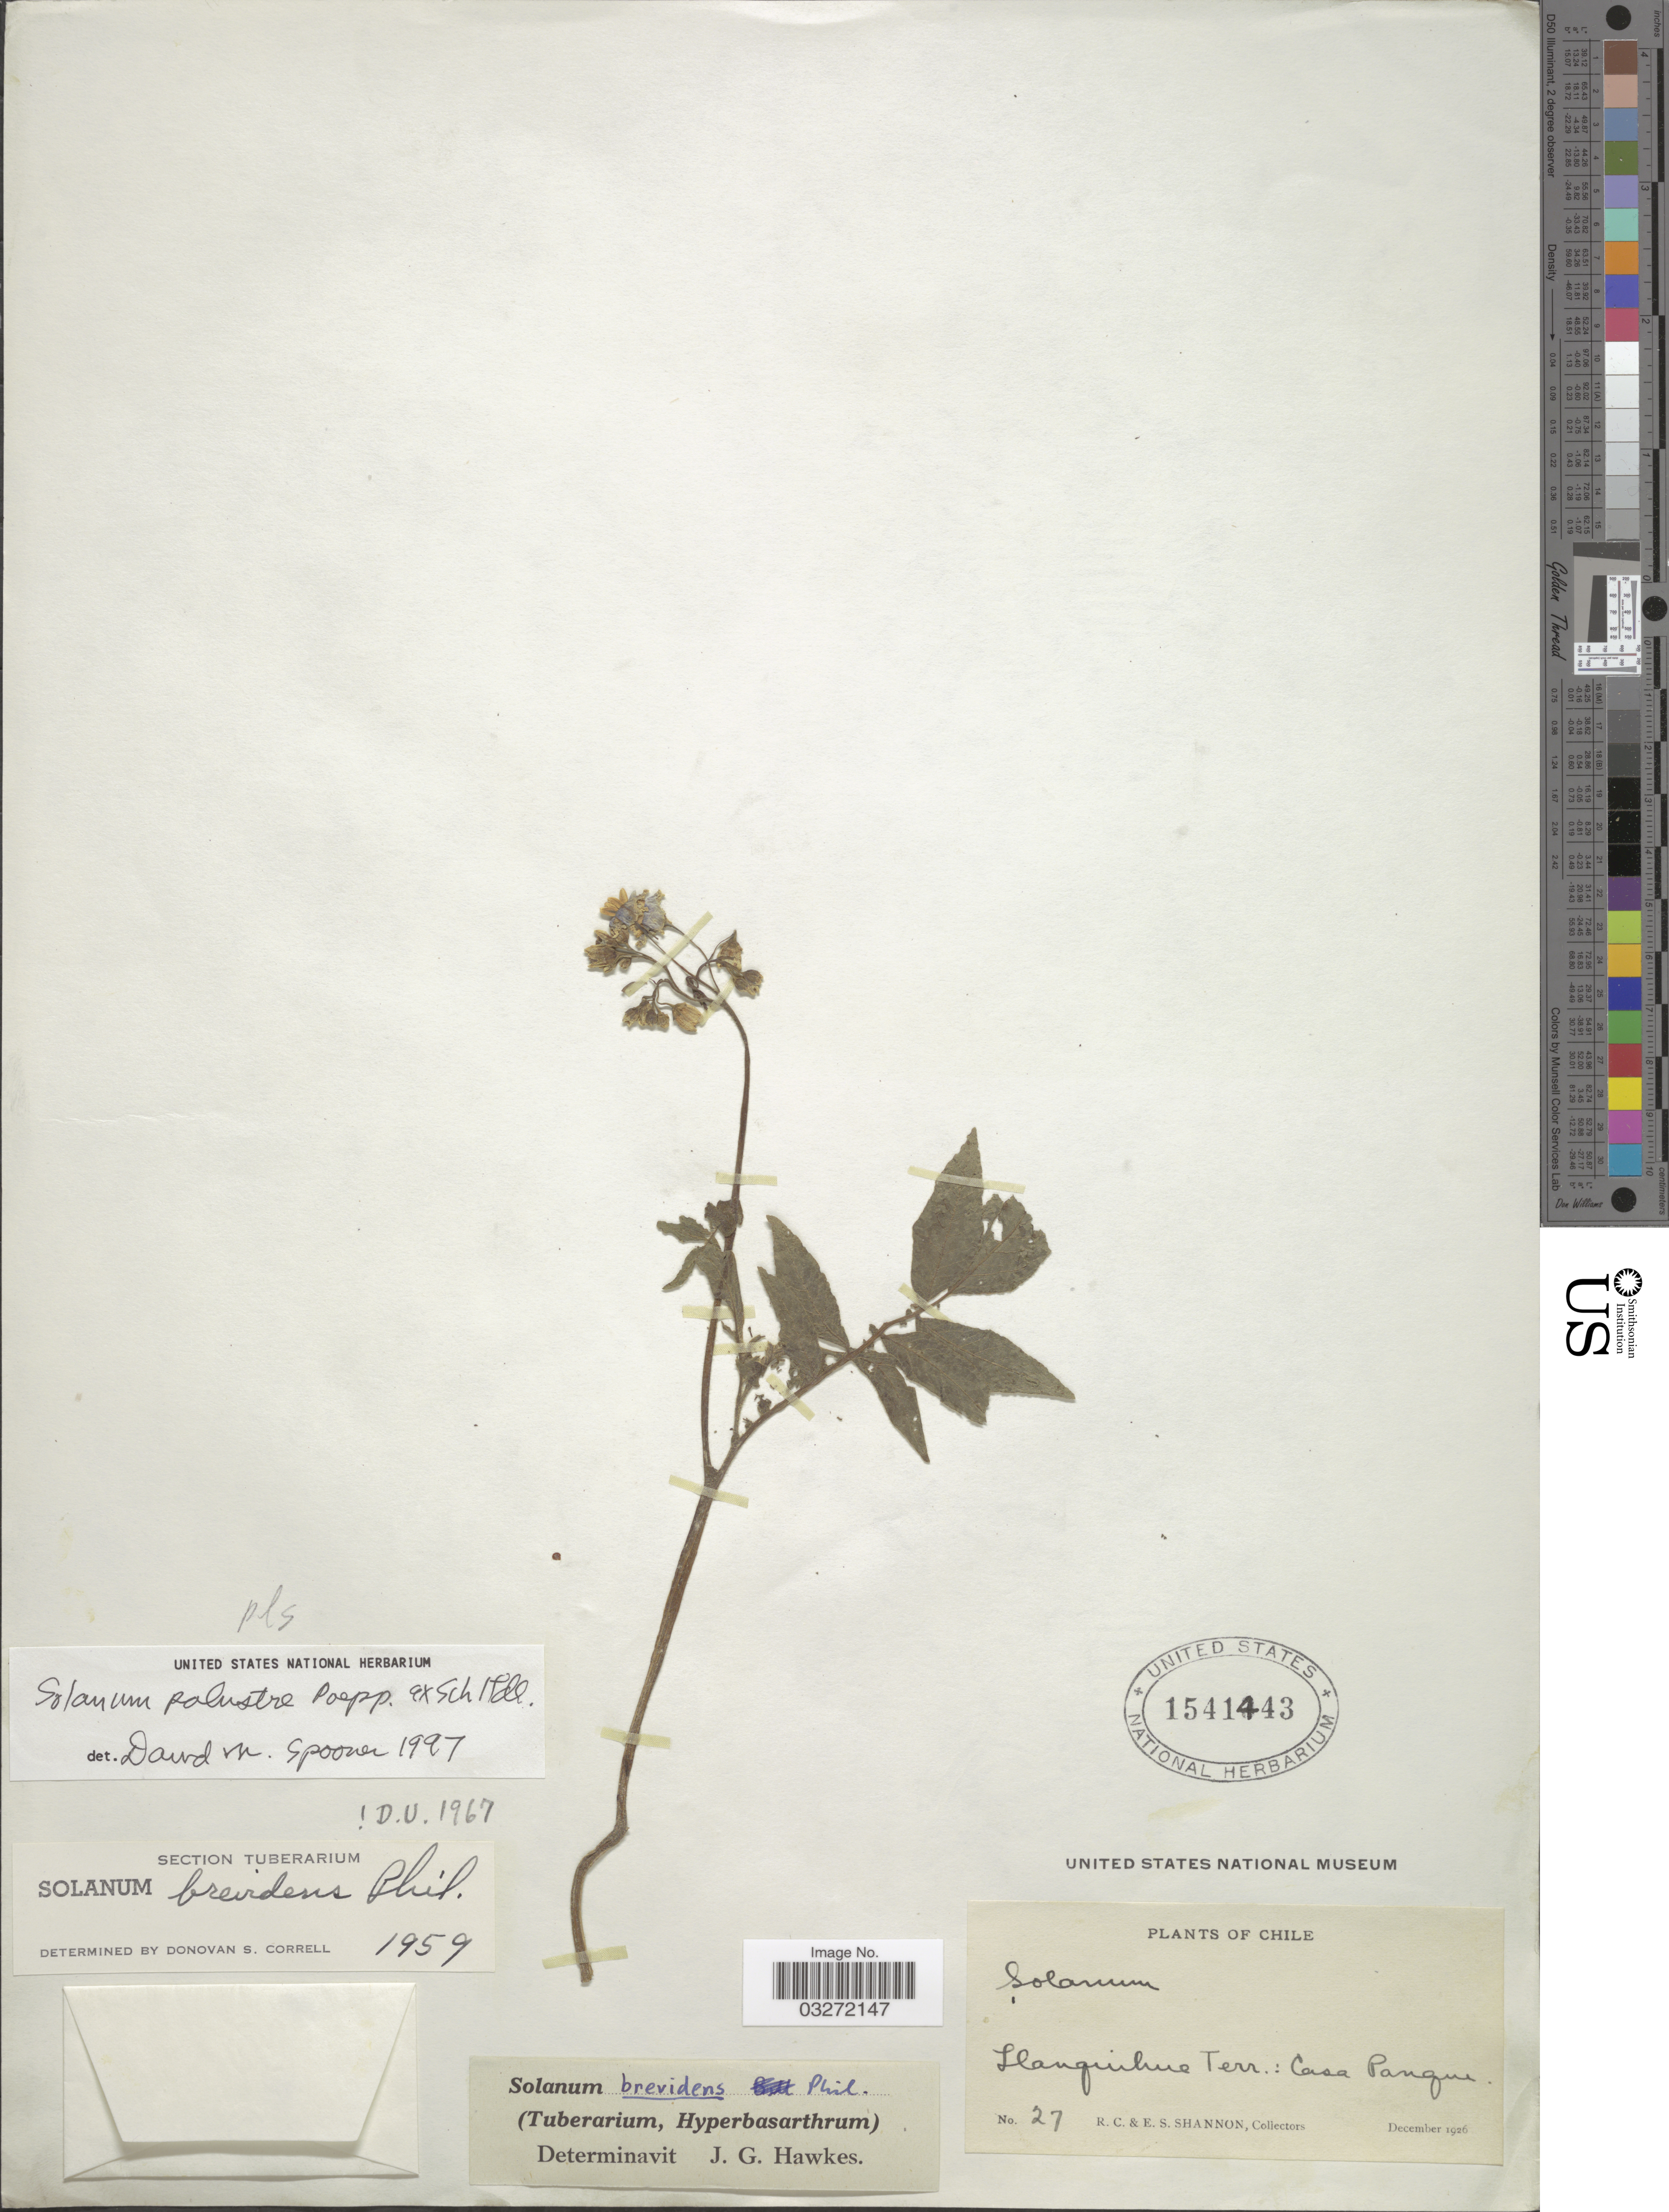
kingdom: Plantae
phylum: Tracheophyta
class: Magnoliopsida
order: Solanales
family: Solanaceae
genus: Solanum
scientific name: Solanum palustre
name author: Poepp. ex Schltr.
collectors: R. Shannon & E. Shannon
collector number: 27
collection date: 1926-12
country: Chile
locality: Llanquihue Terr: Casa Pangue.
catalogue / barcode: US 1541443